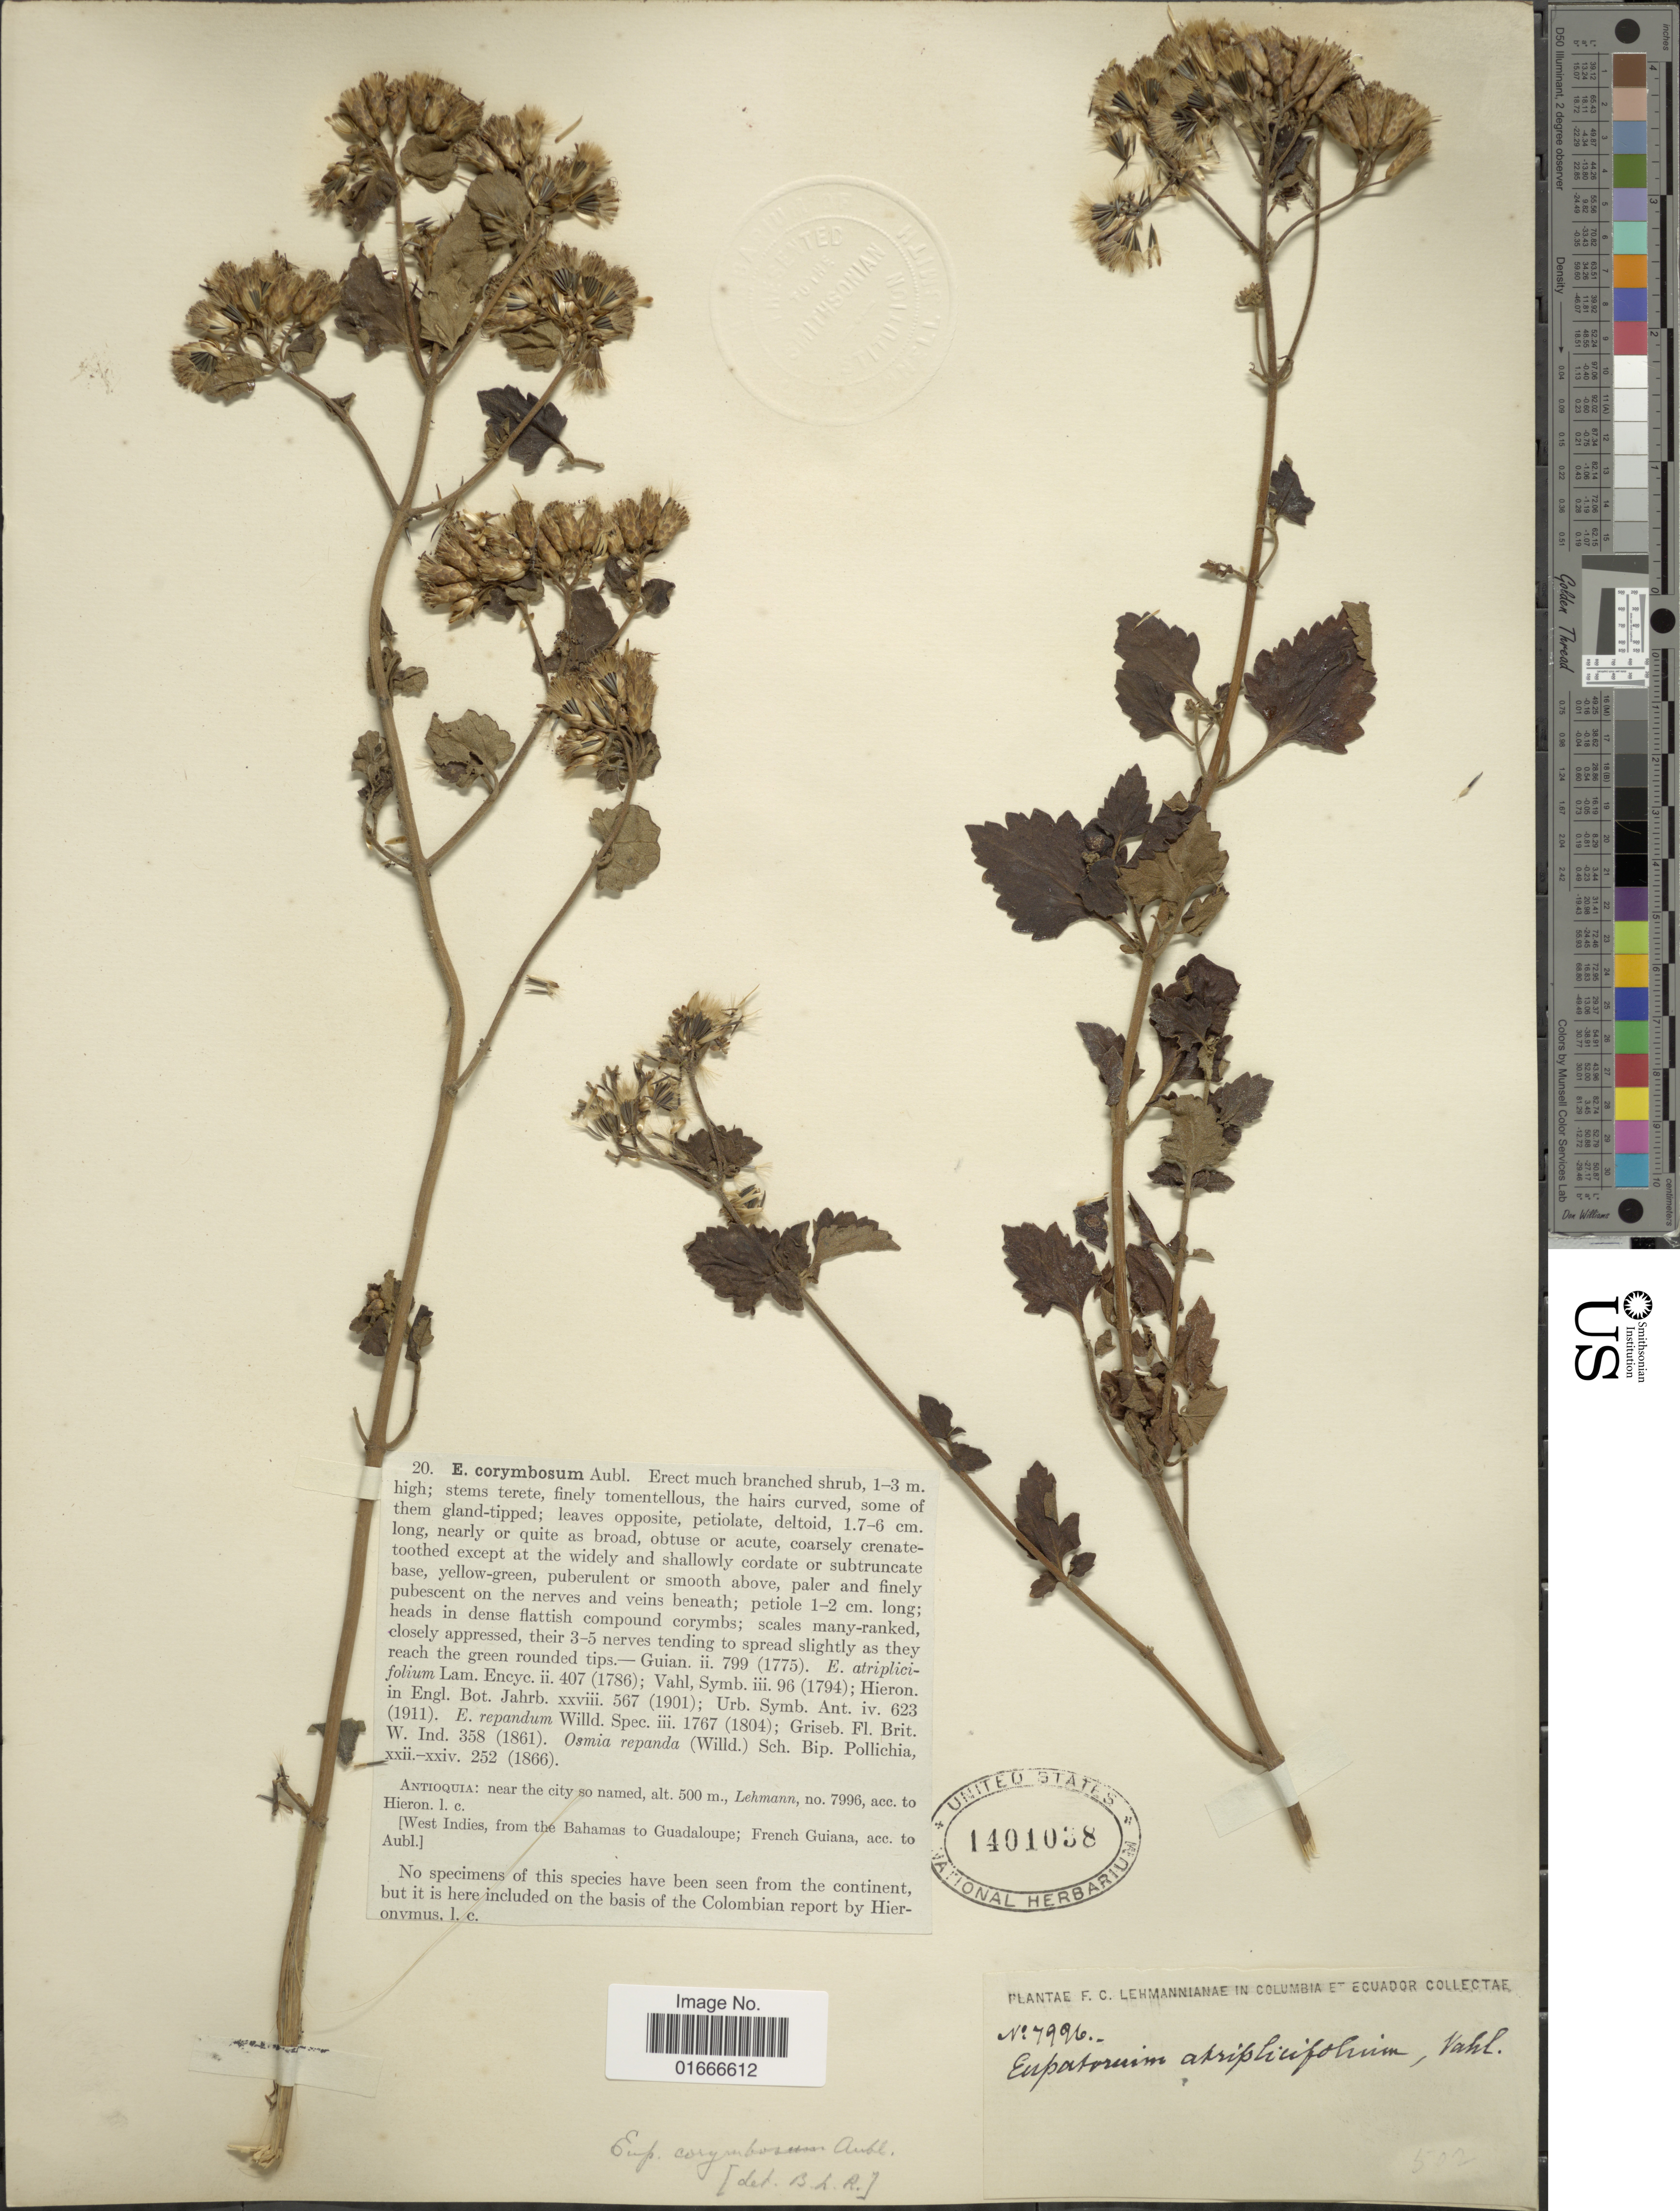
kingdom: Plantae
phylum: Tracheophyta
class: Magnoliopsida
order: Asterales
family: Asteraceae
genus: Chromolaena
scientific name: Chromolaena corymbosa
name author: (Aubl.) R.M. King & H. Rob.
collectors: F. C. Lehmann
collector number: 7996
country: Colombia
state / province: Antioquia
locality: Near city so named.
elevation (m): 500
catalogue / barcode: US 1401038